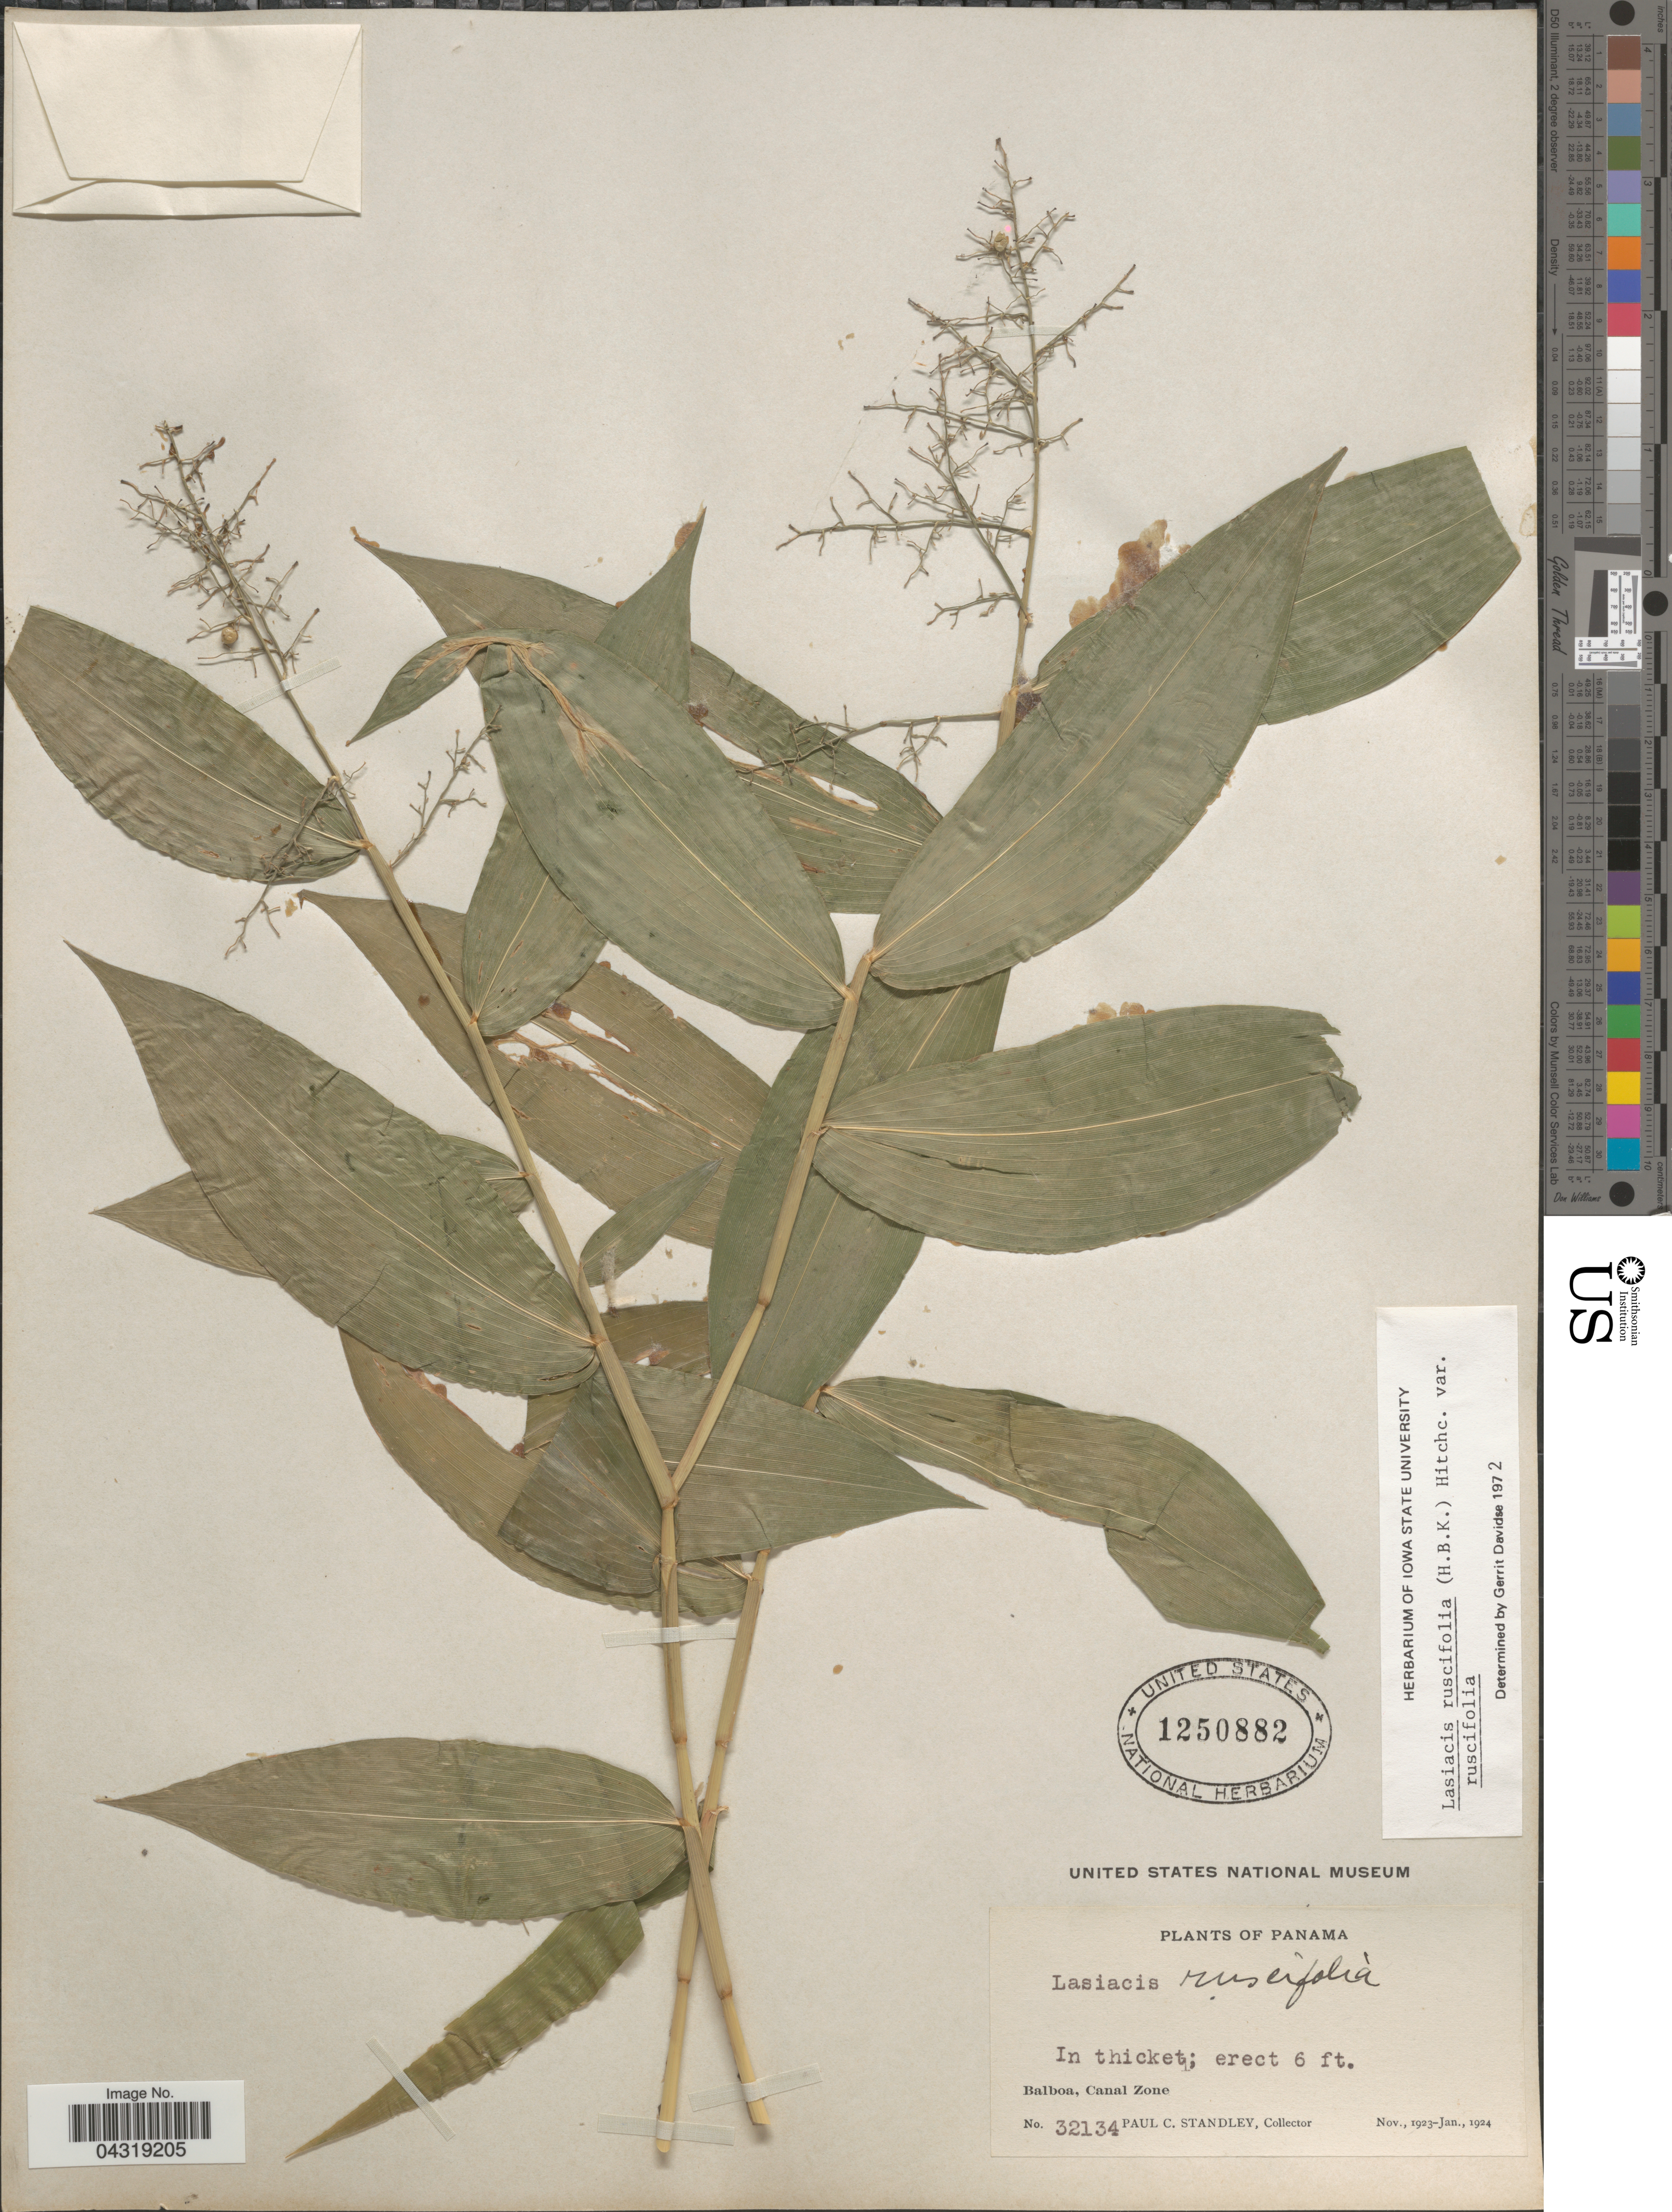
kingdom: Plantae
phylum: Tracheophyta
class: Liliopsida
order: Poales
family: Poaceae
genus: Lasiacis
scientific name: Lasiacis ruscifolia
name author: (Kunth) Hitchc.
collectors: P. C. Standley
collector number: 32134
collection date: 1923-11/1924-01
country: Panama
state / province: Colón / Panamá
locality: Balboa, Canal Zone.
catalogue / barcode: US 1250882